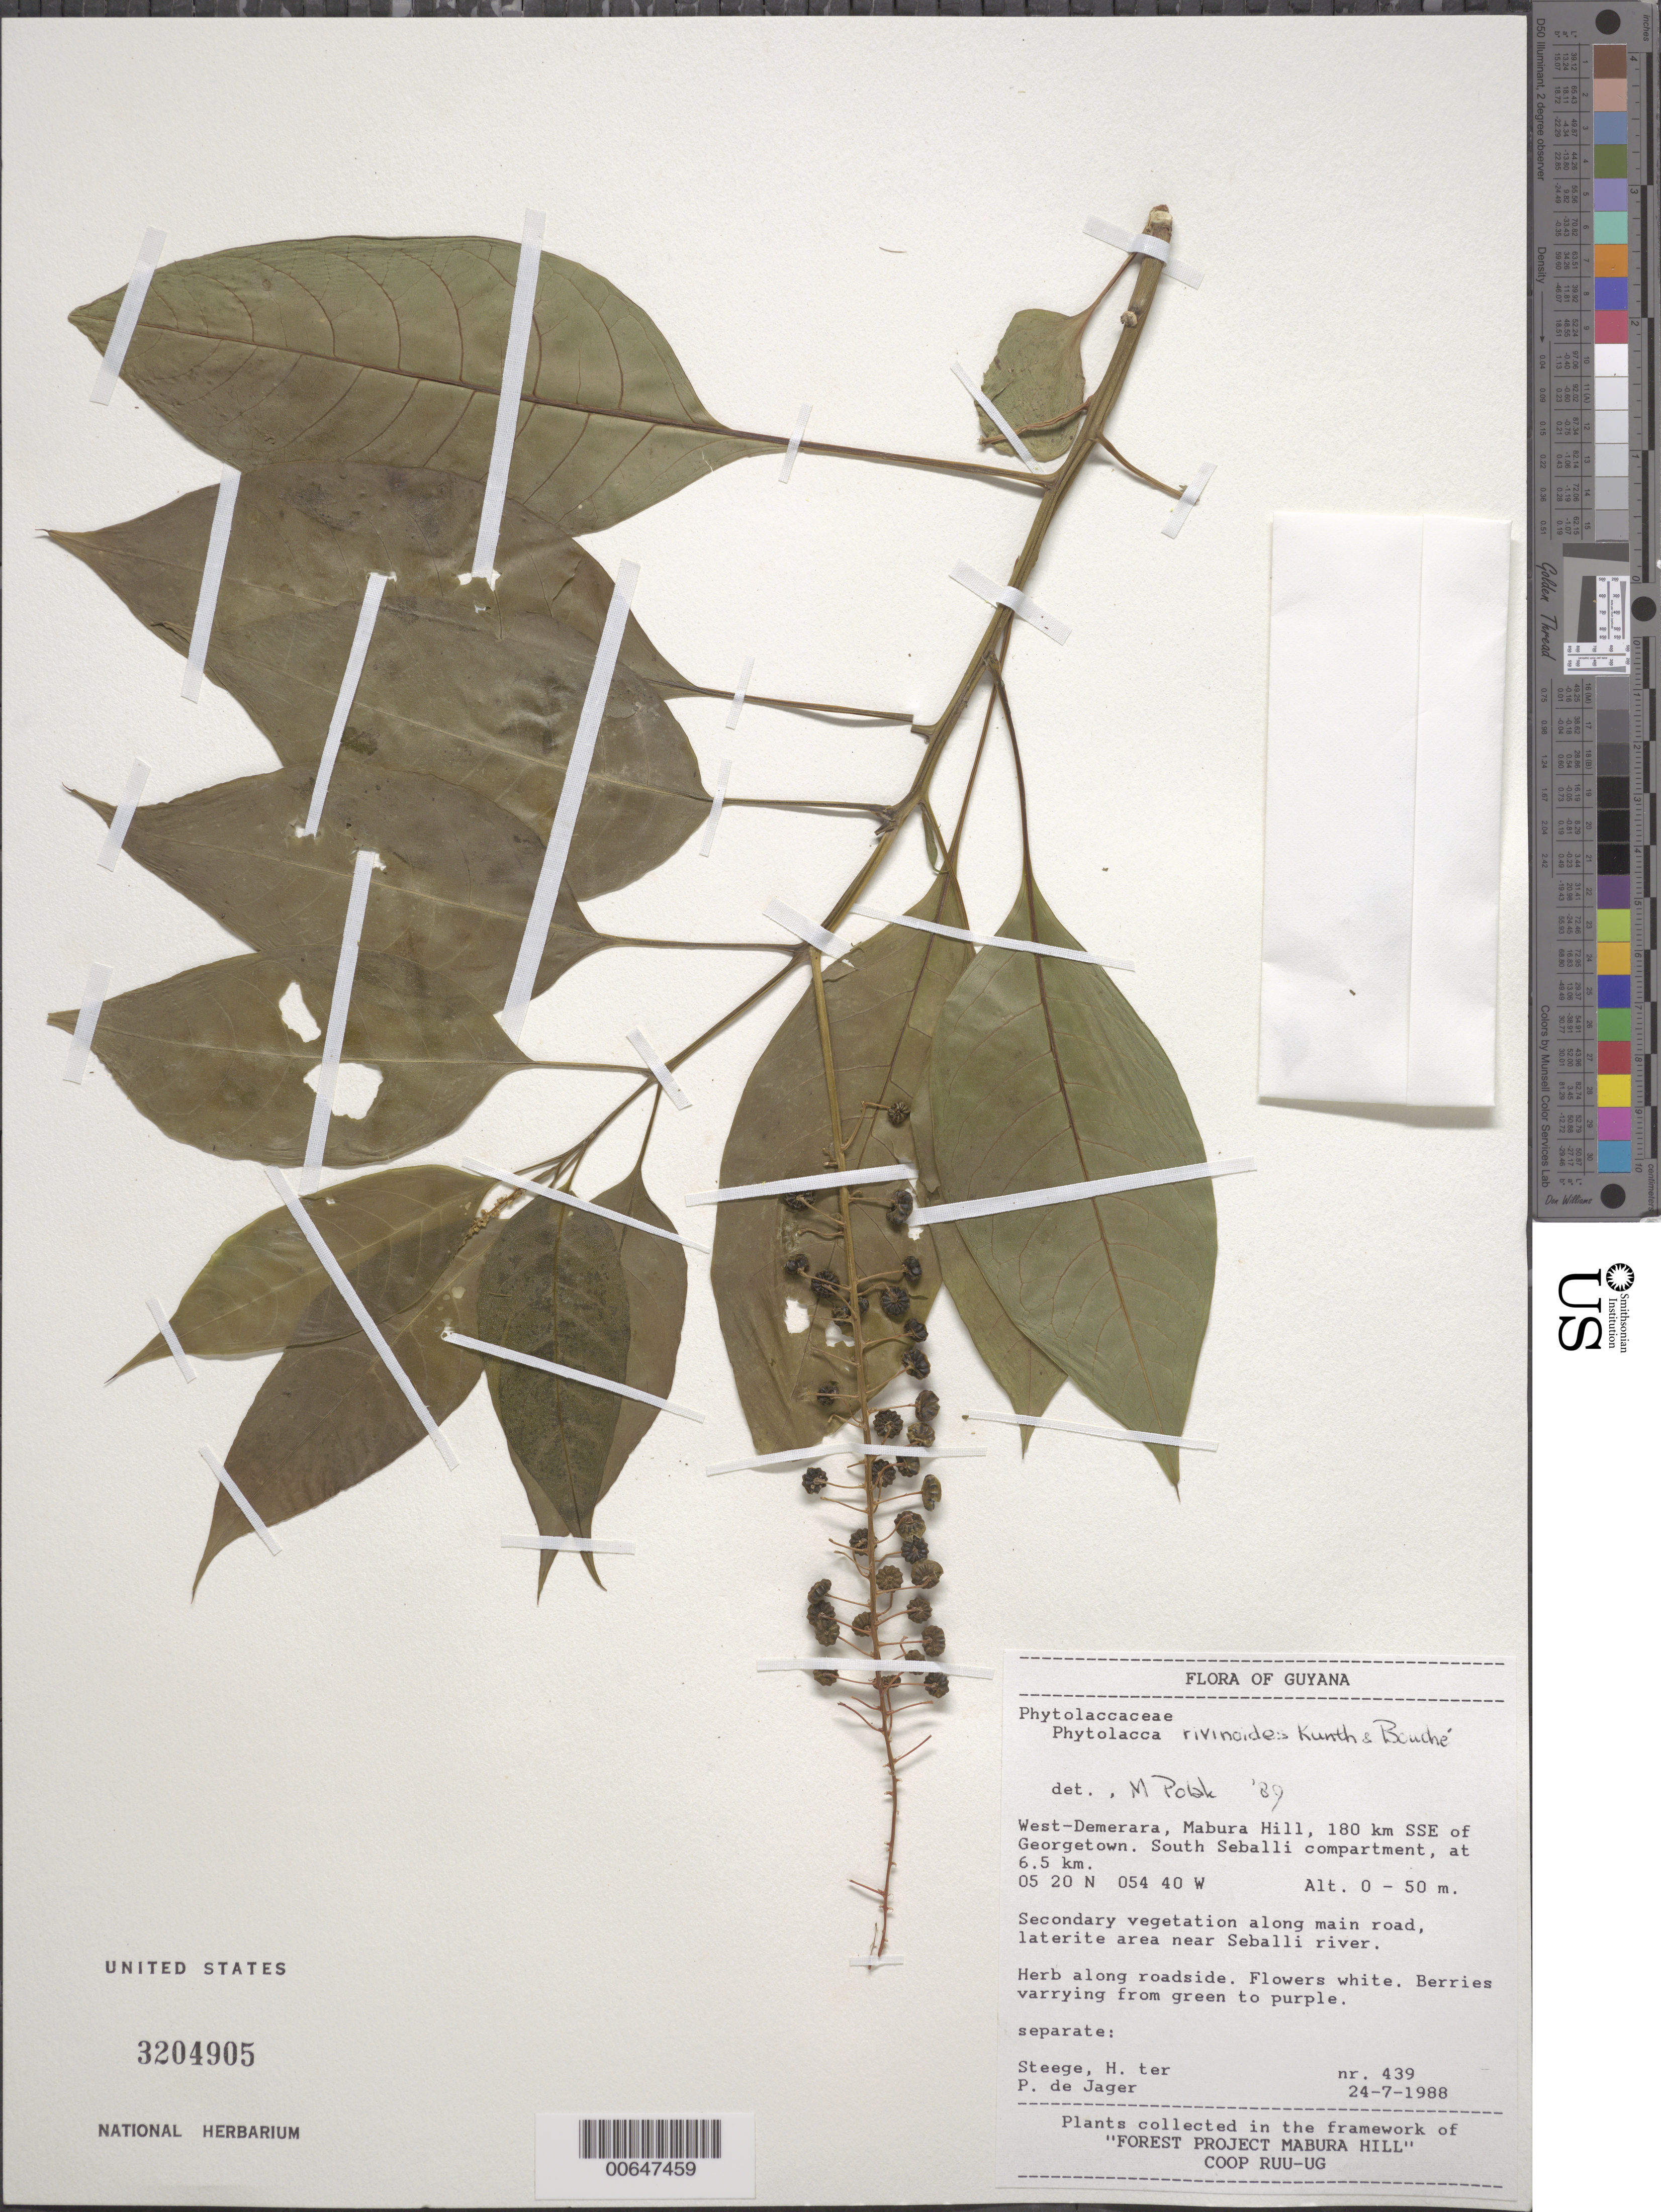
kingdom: Plantae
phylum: Tracheophyta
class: Magnoliopsida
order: Caryophyllales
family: Phytolaccaceae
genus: Phytolacca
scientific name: Phytolacca rivinoides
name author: Kunth & C.D. Bouché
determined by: DeFilipps, R. A.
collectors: H. ter Steege, B. Welle & P. De Jager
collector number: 439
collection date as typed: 24-Jul-88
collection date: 1988-07-24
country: Guyana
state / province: U. Demerara-Berbice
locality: Mabura Hill, 180 km SSE of Georgetown, South Seballi compartment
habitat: Secondary vegetation along main road, laterite area near Seballi River. Herb along roadside.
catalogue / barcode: US 3204905